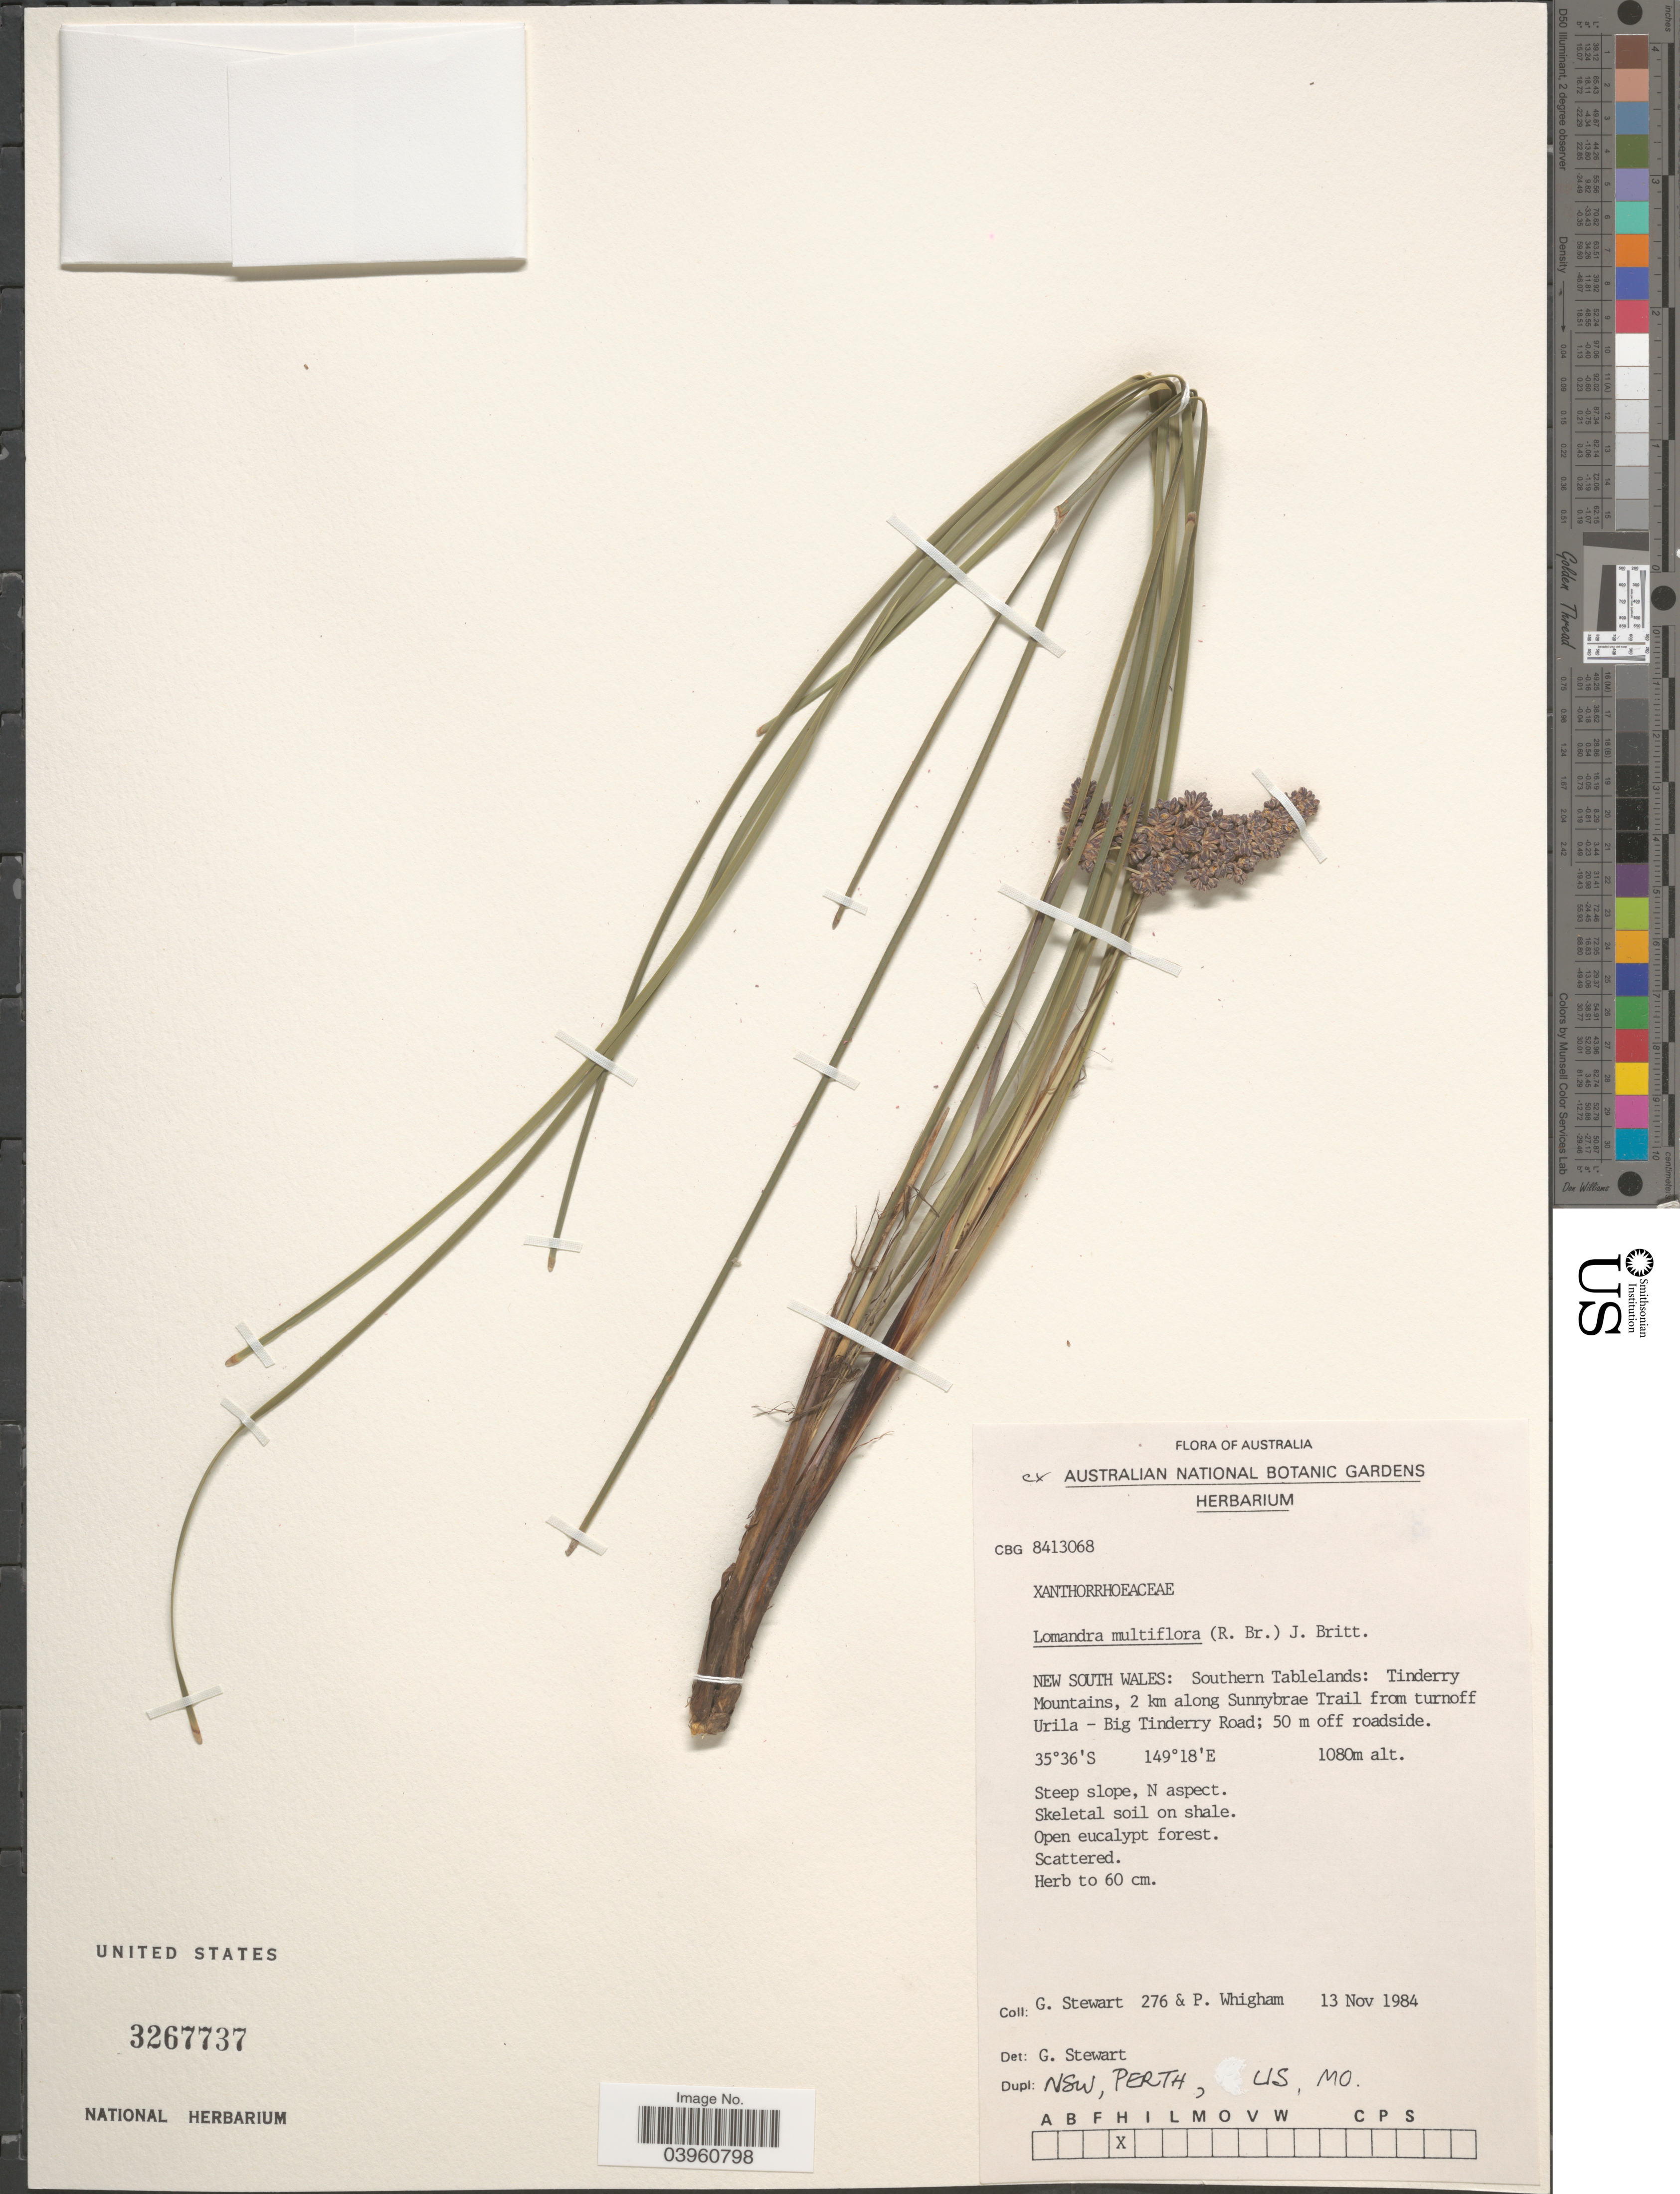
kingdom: Plantae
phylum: Tracheophyta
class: Liliopsida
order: Asparagales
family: Asparagaceae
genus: Lomandra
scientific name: Lomandra multiflora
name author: (R. Br.) Britten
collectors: G. Stewart & P. Whigham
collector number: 276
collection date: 1984-11-13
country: Australia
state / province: New South Wales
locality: Southern Tablelands: Tinderry Mountains, 2 km along Sunnybrae Trail from turnoff Urila - Big Tinderry Road; 50 m off roadside. Steep slope, N aspect.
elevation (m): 1080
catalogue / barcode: US 3267737